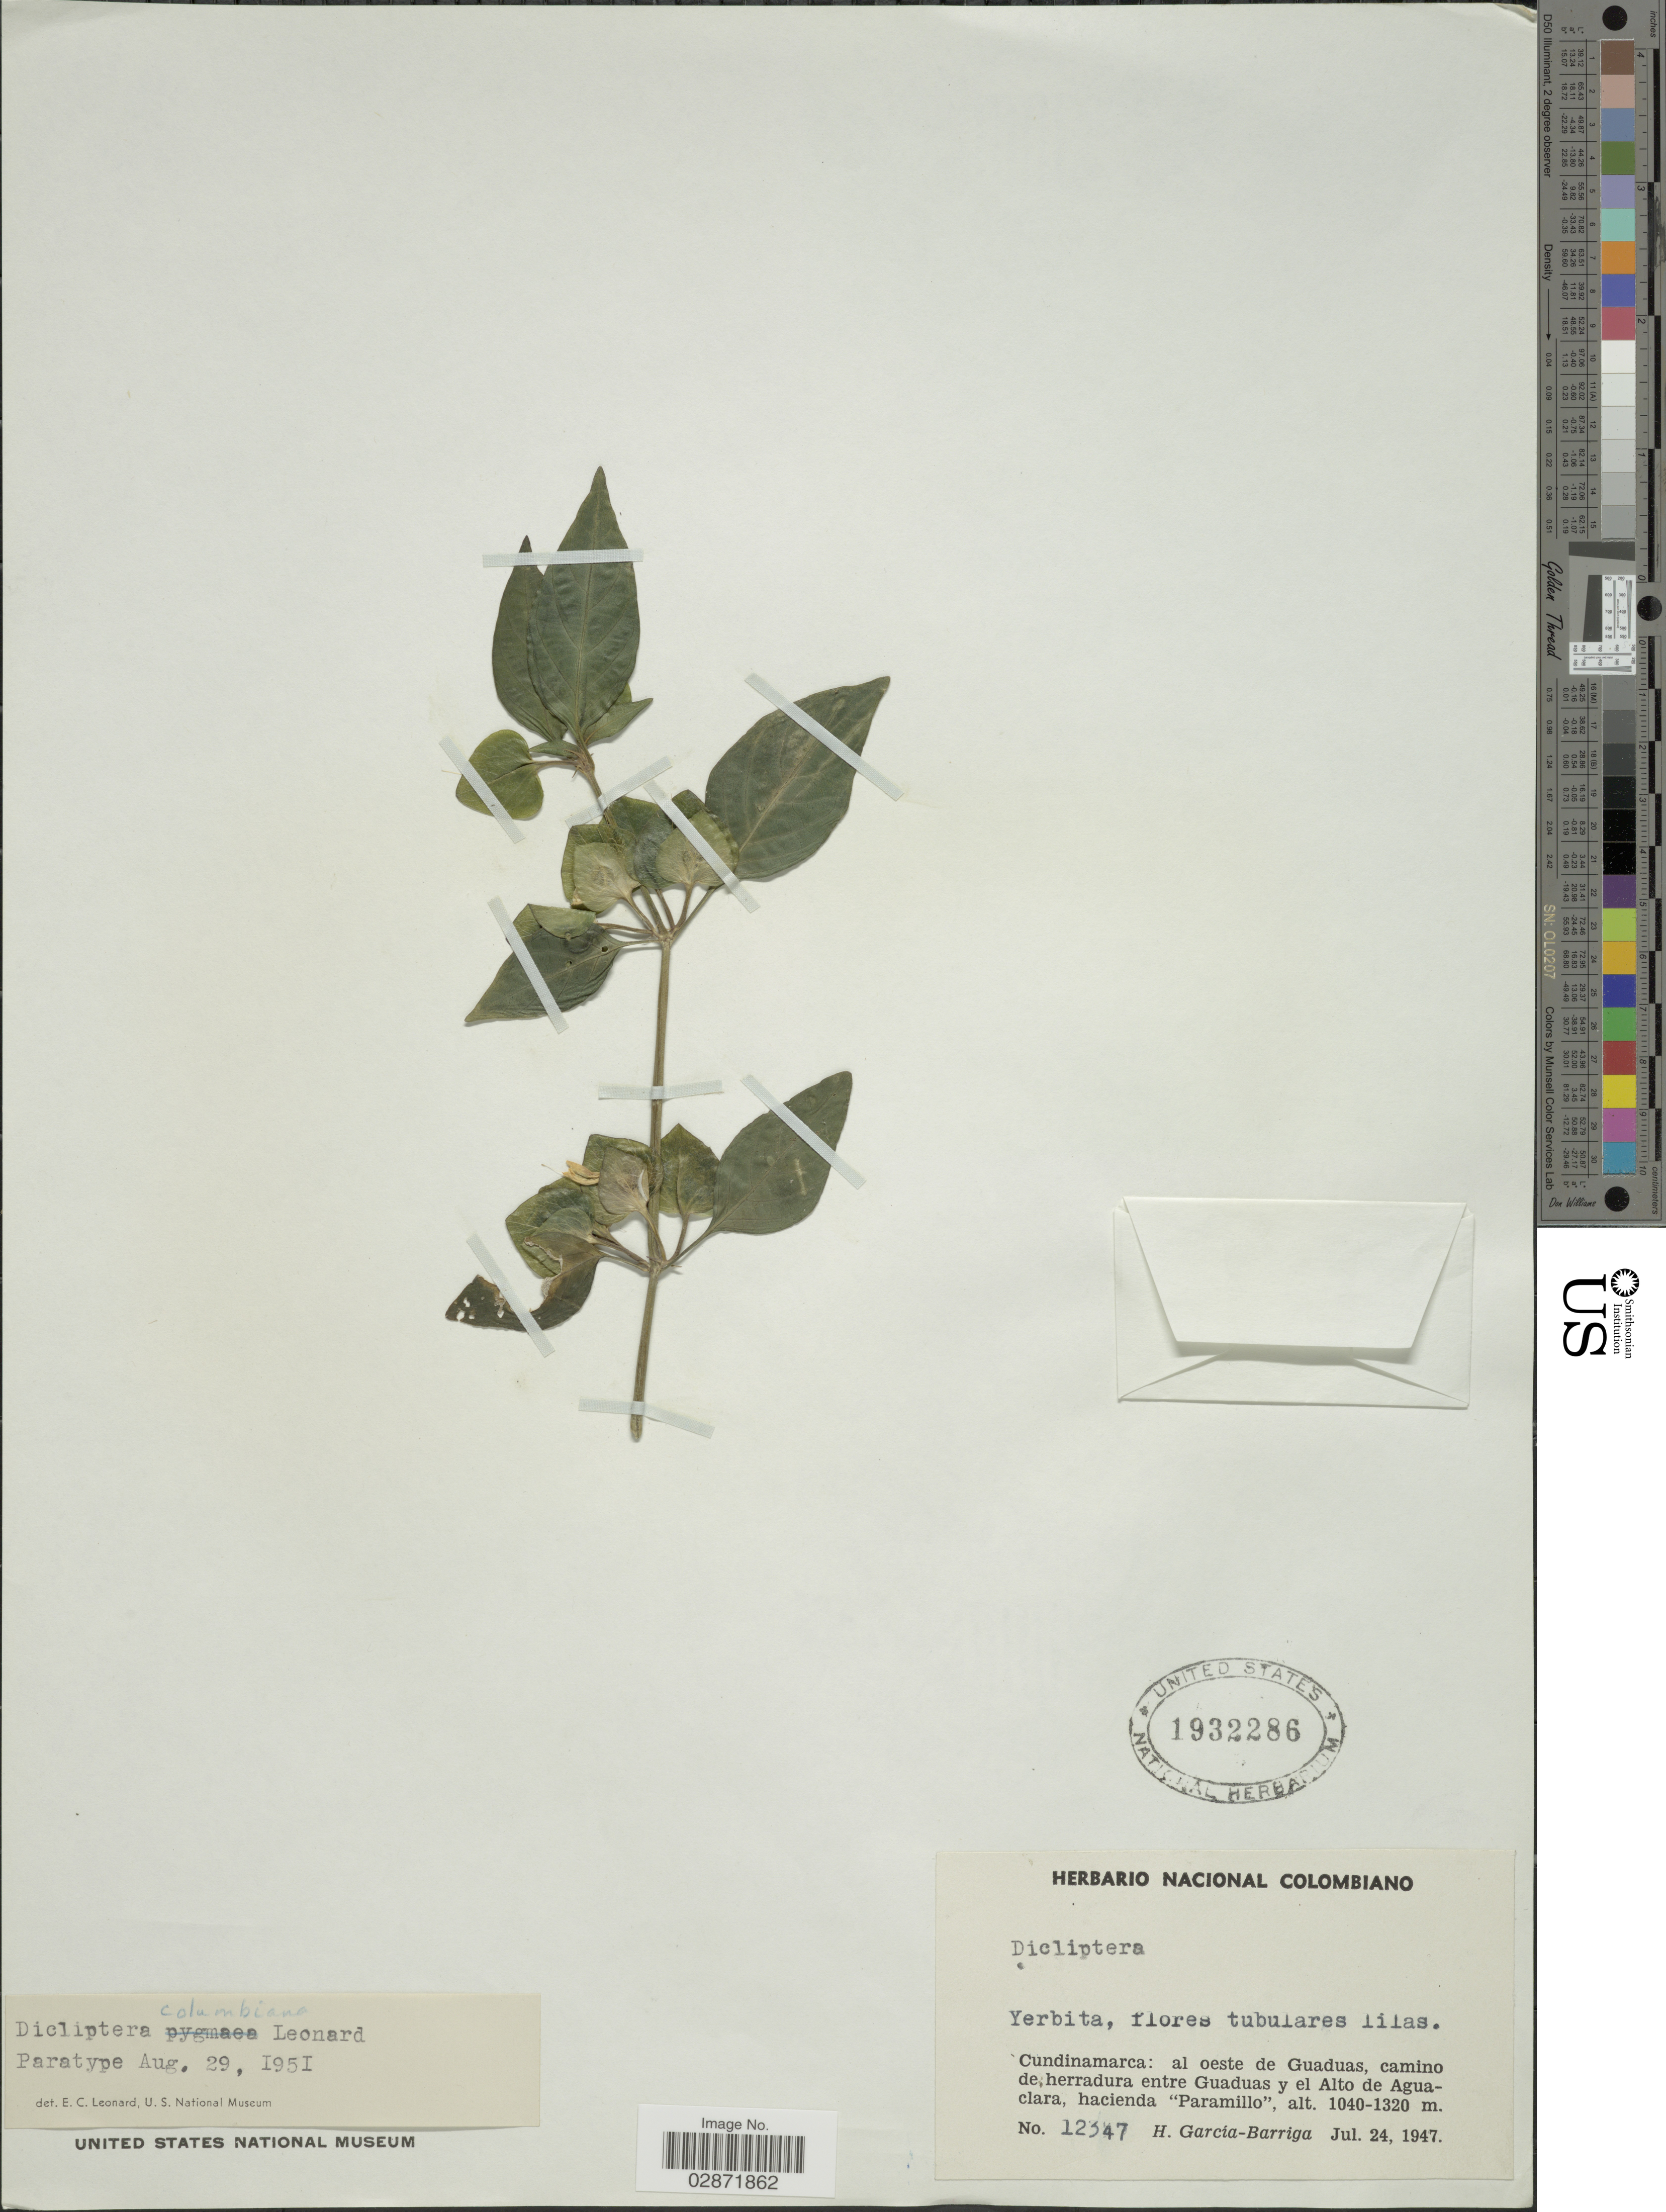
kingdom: Plantae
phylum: Tracheophyta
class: Magnoliopsida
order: Lamiales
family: Acanthaceae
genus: Dicliptera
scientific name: Dicliptera columbiana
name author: Leonard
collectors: H. García Barriga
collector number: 12347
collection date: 1947-07-24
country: Colombia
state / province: Cundinamarca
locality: Al oeste de Guaduas, camino de herradura entre Guaduas y el Alto de Aguaclara, hacienda "Paramillo".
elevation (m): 1040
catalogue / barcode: US 1932286